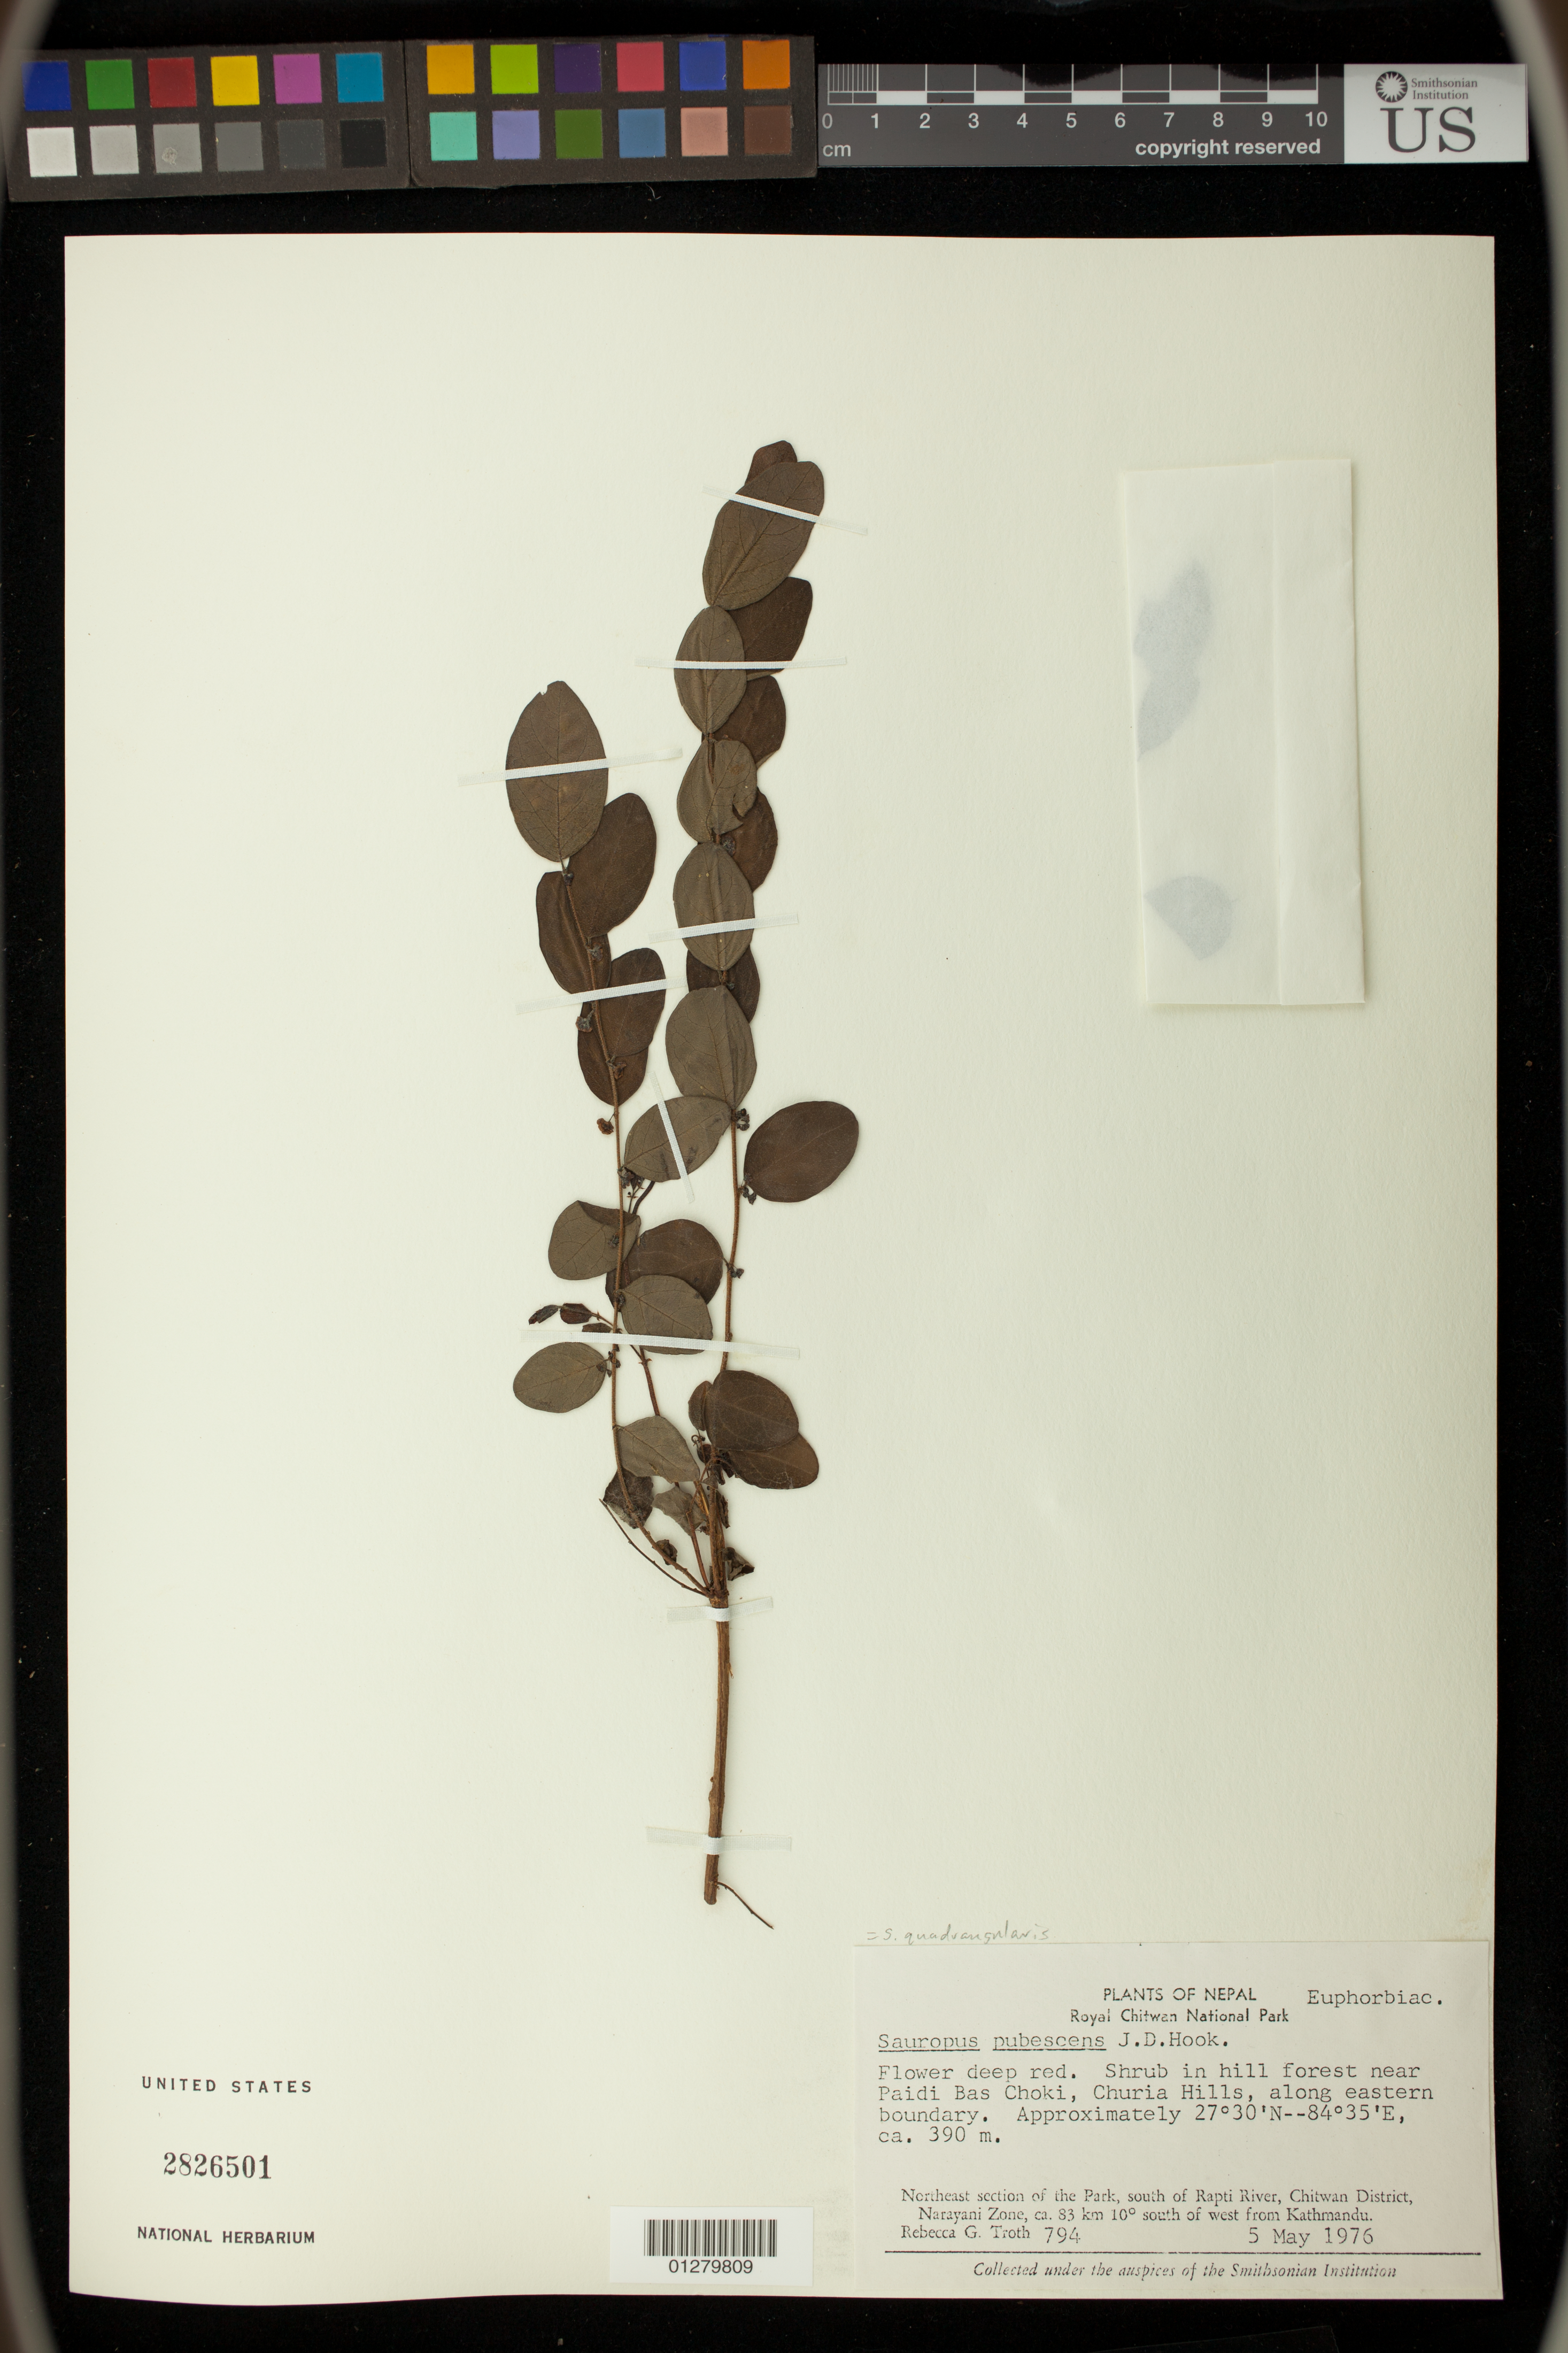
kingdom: Plantae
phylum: Tracheophyta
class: Magnoliopsida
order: Malpighiales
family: Phyllanthaceae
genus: Sauropus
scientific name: Sauropus quadrangularis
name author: (Willd.) Müll. Arg.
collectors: R. Troth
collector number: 794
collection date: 1976-05-05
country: Nepal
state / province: Central Region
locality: Shrub in hill forest near Paidi Bas Choki, Churia Hills, along eastern boundary.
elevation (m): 390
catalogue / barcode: US 2826501